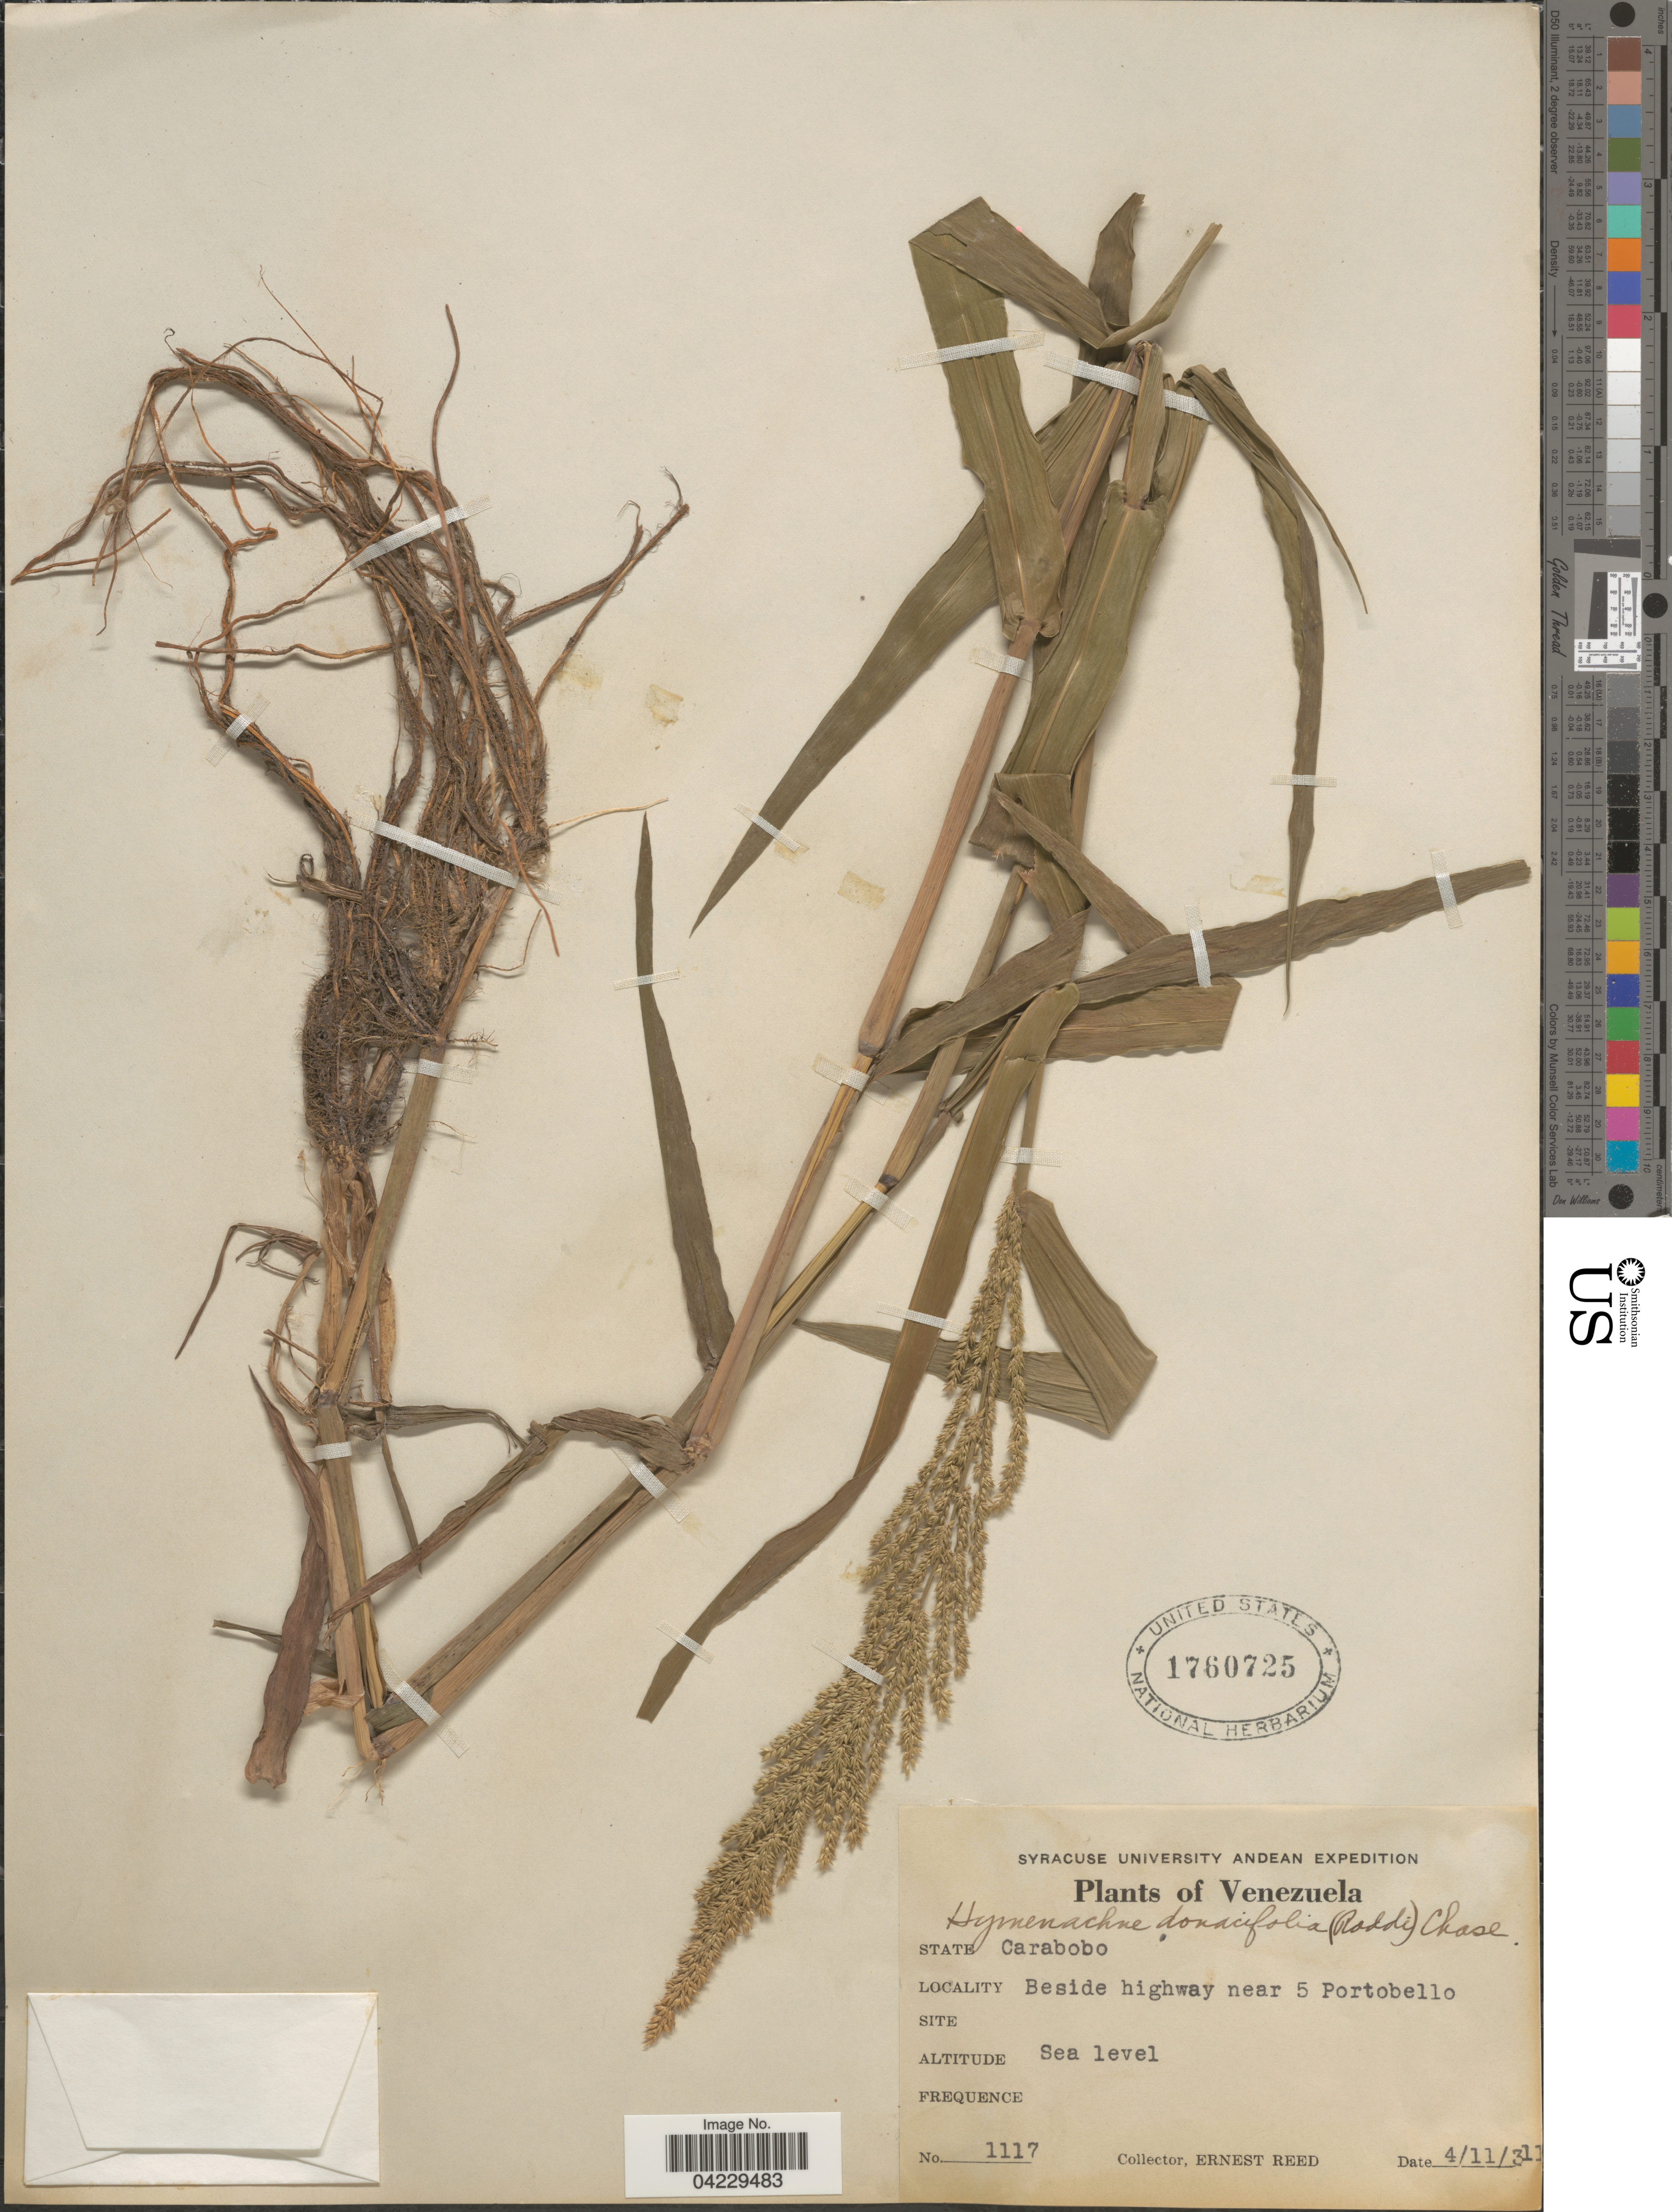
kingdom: Plantae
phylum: Tracheophyta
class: Liliopsida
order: Poales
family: Poaceae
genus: Hymenachne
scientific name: Hymenachne donacifolia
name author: (Raddi) Chase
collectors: E. Reed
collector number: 1117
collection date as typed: Transcribed d/m/y: 4/11/11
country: Venezuela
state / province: Carabobo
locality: Beside highway near 5 Portobello.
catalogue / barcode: US 1760725